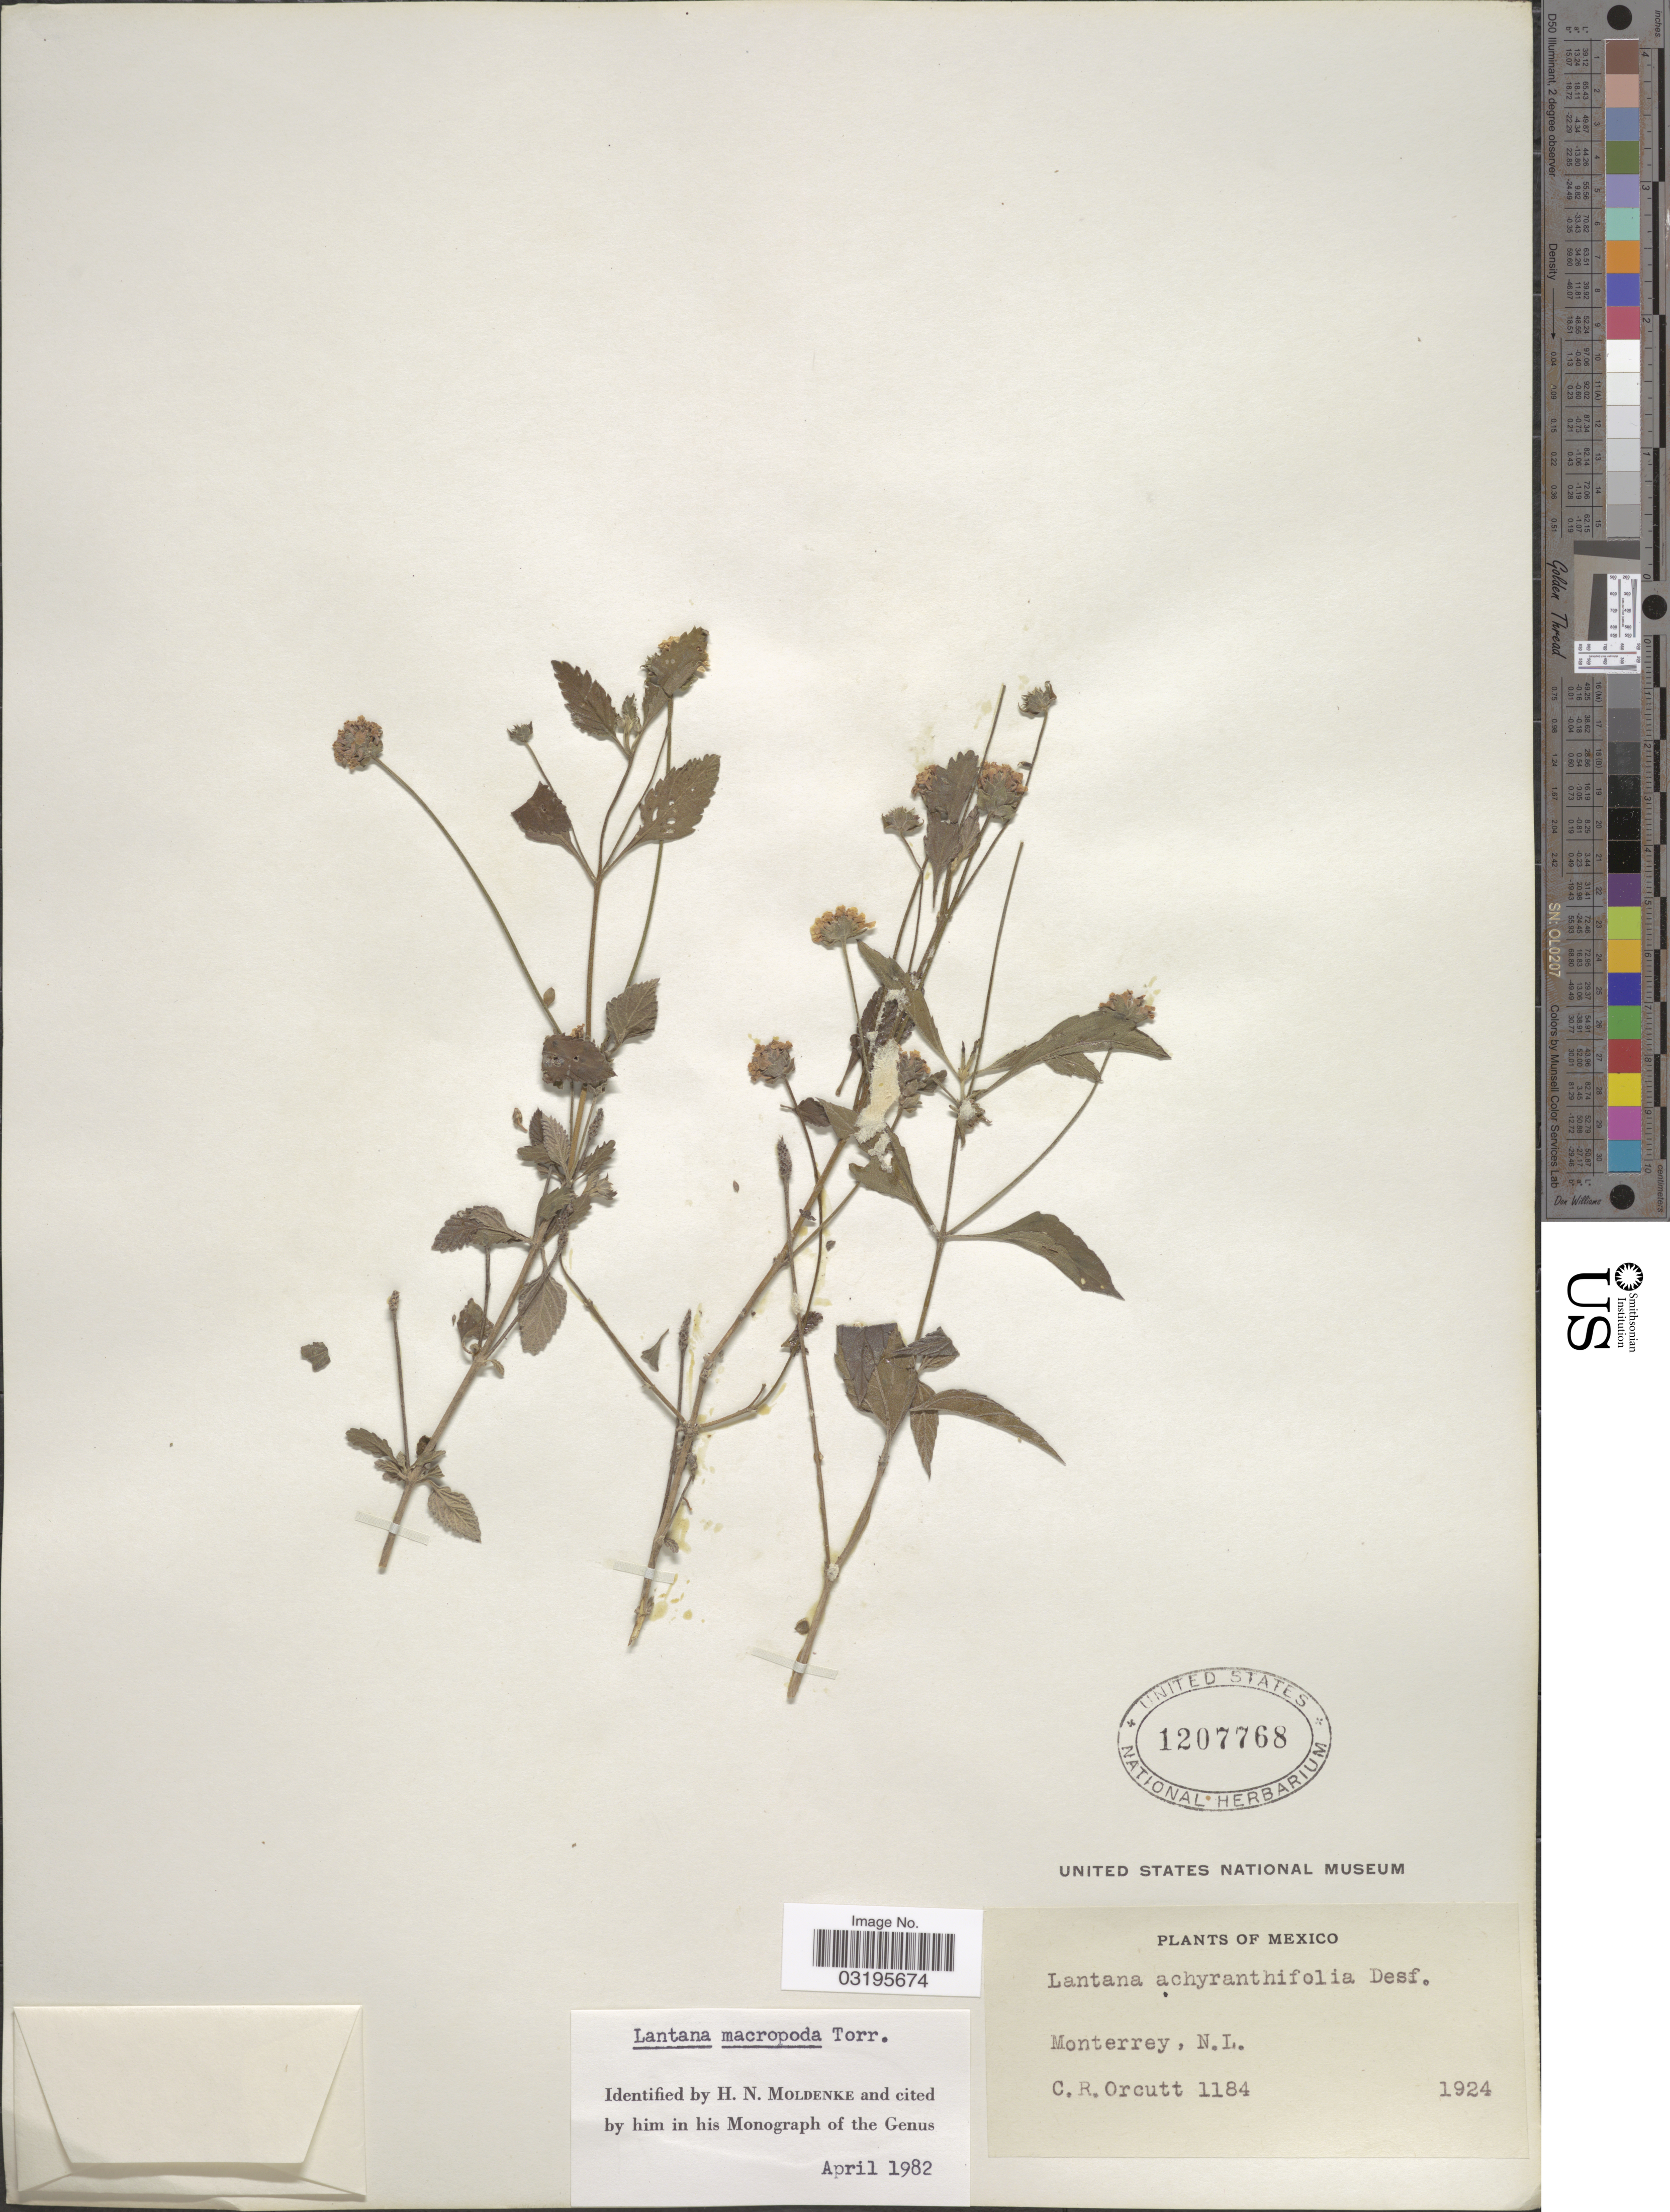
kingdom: Plantae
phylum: Tracheophyta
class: Magnoliopsida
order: Lamiales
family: Verbenaceae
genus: Lantana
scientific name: Lantana macropoda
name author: Torr.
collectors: C. R. Orcutt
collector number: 1184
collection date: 1924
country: Mexico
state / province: Nuevo León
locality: Monterrey, N. L.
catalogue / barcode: US 1207768